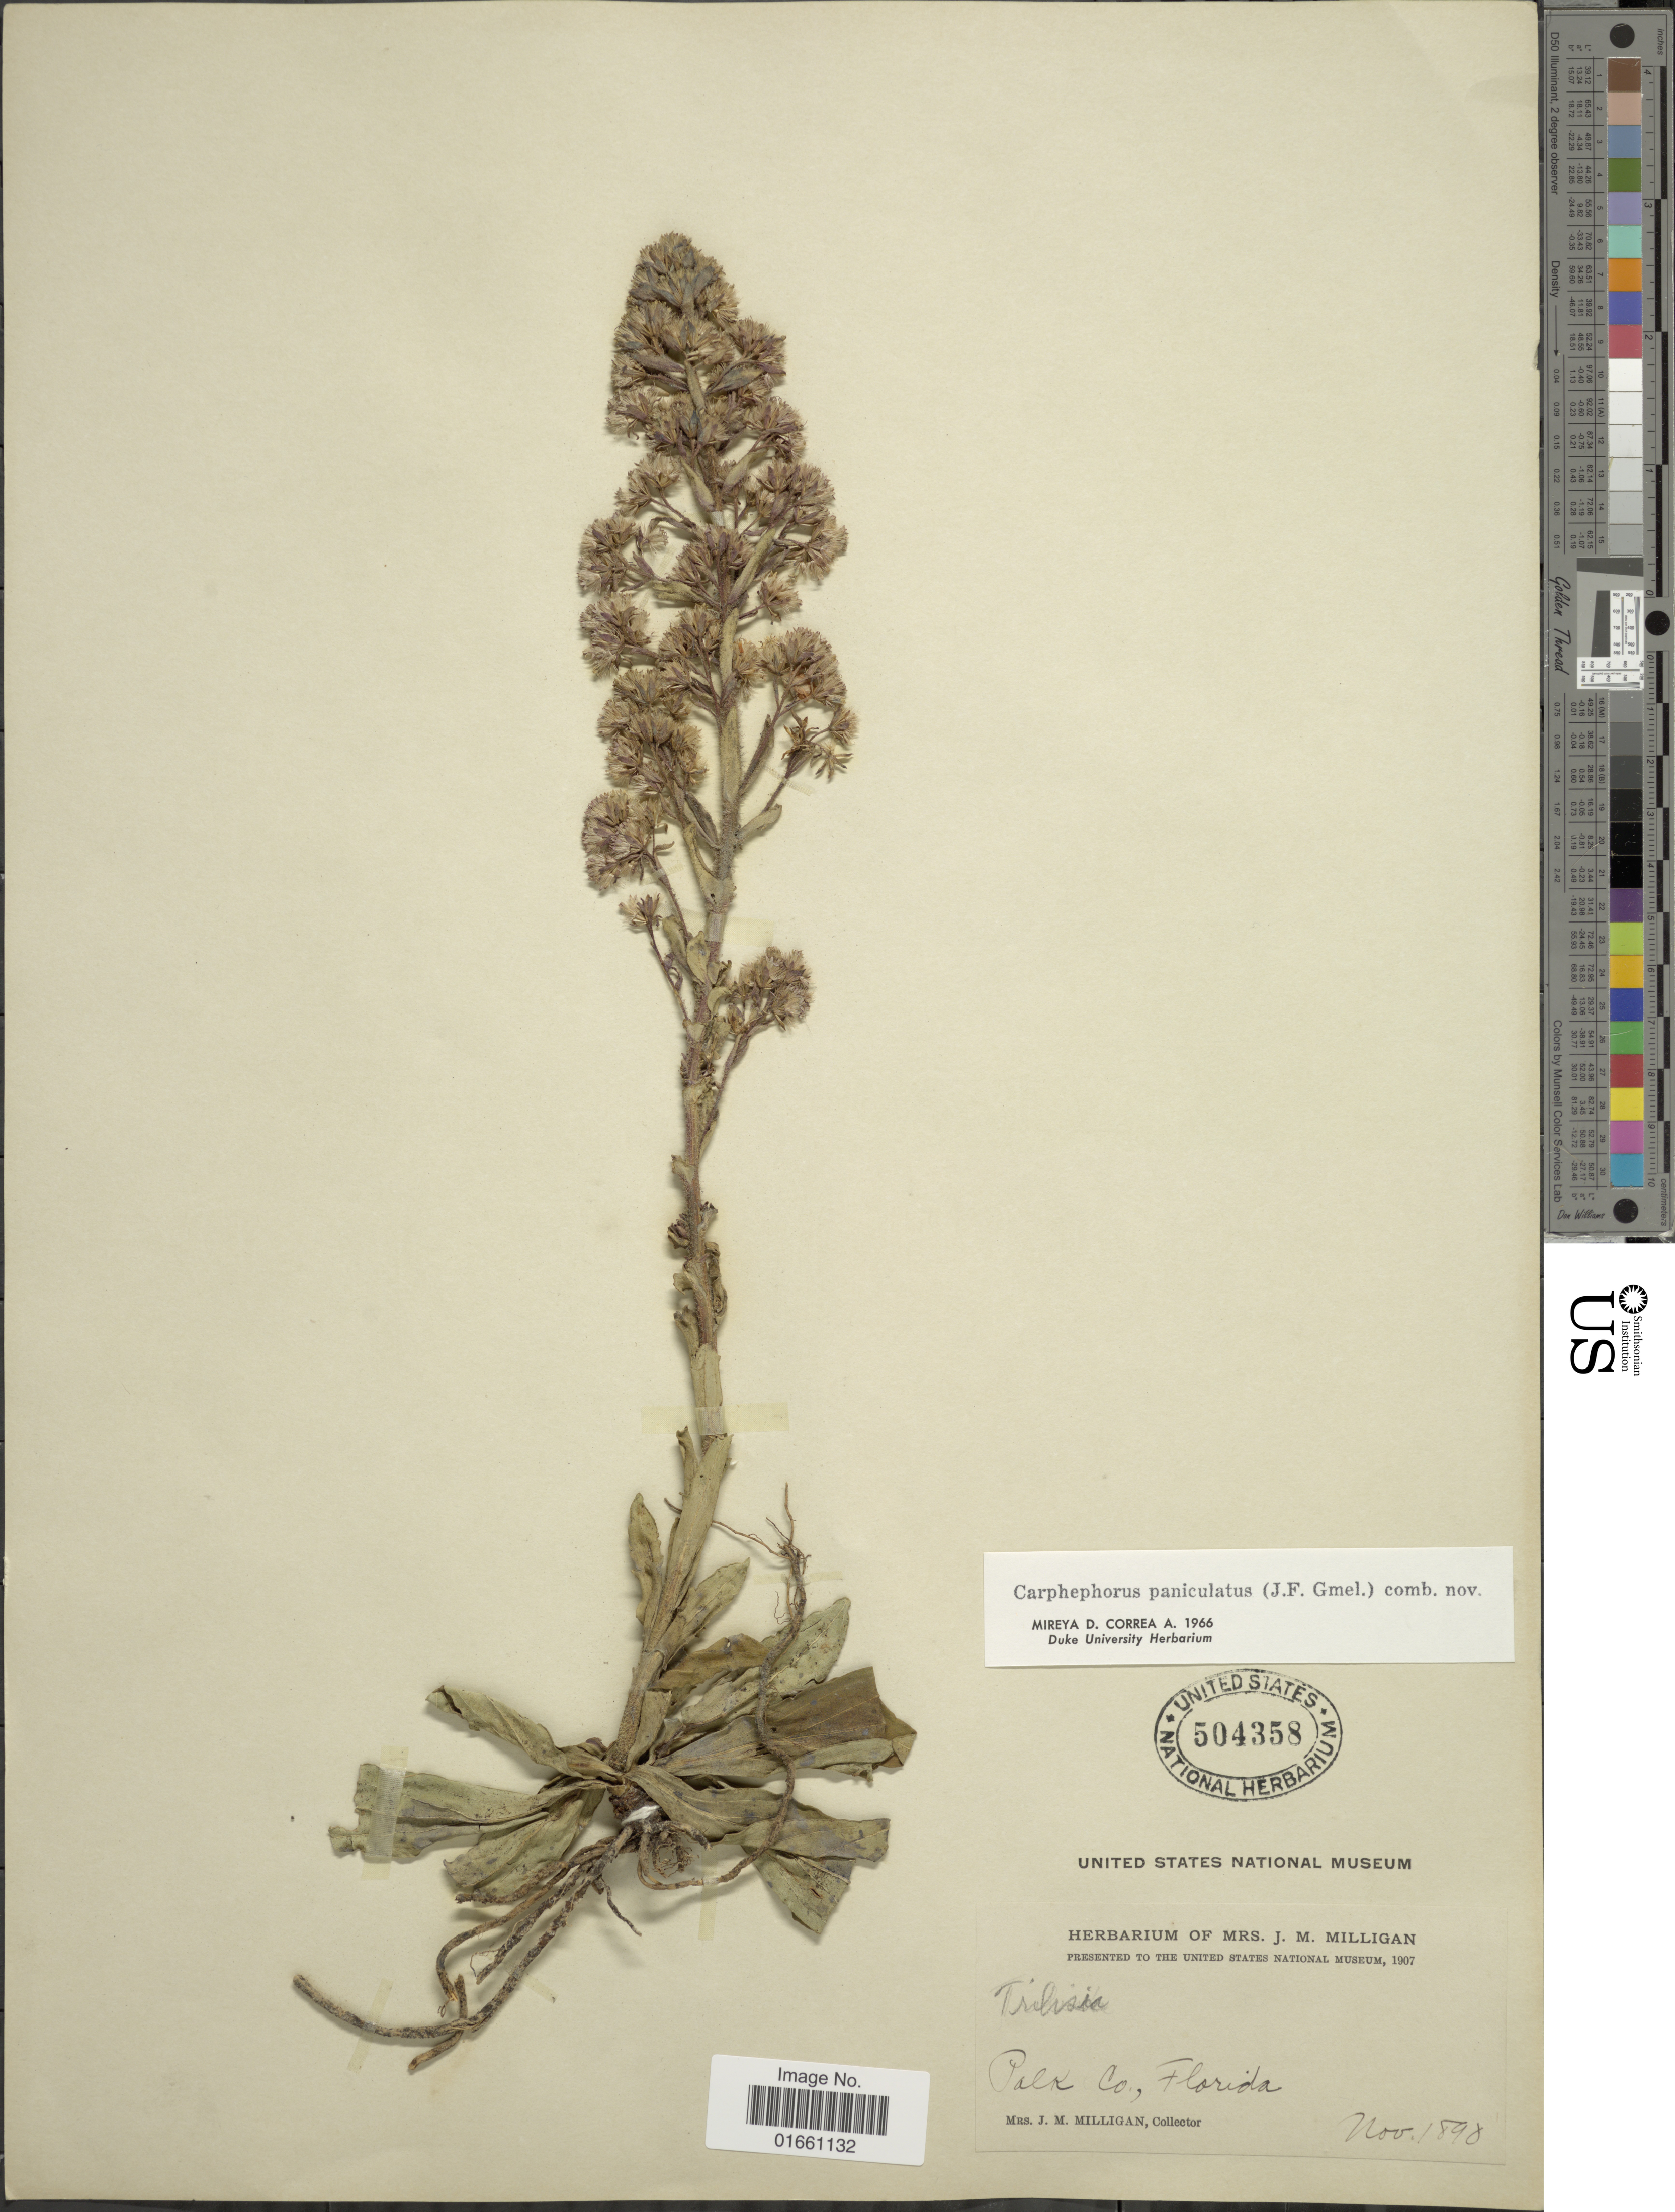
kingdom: Plantae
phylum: Tracheophyta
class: Magnoliopsida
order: Asterales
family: Asteraceae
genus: Trilisa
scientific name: Trilisa paniculata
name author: (J.F. Gmel.) Cass.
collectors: J. M. Milligan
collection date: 1898-11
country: United States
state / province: Florida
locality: Polk Co.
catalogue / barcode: US 504358